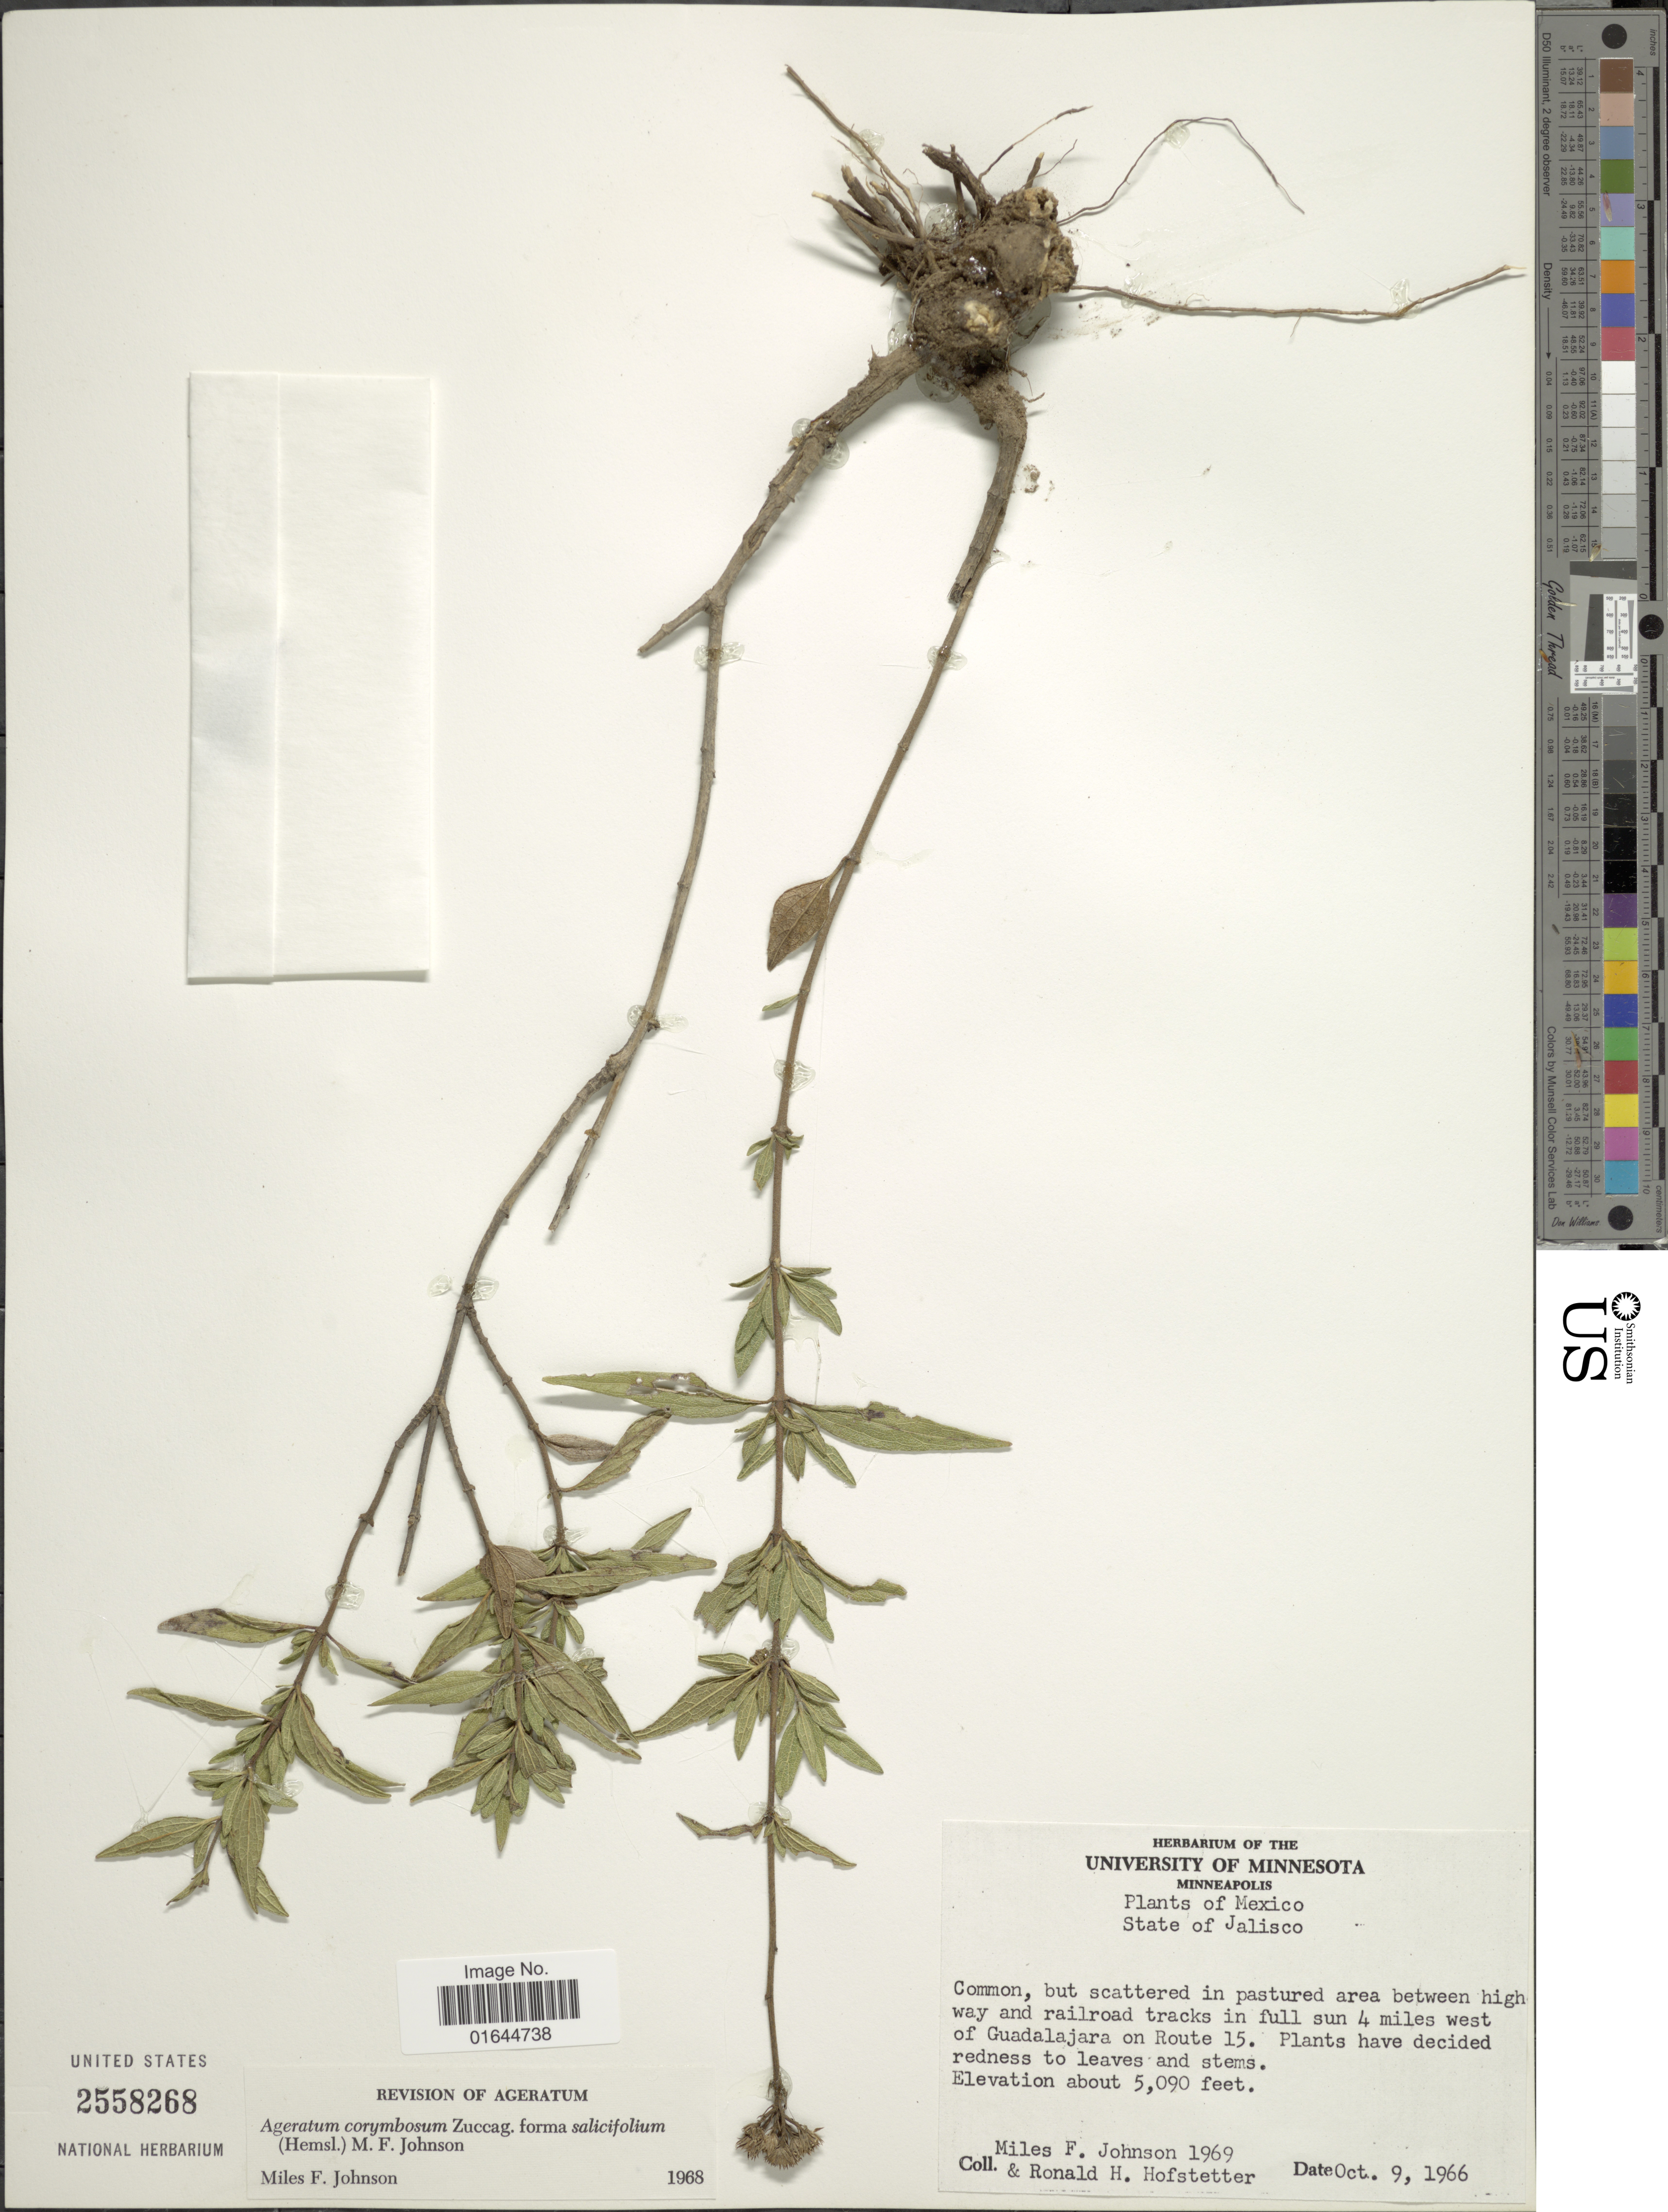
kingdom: Plantae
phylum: Tracheophyta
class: Magnoliopsida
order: Asterales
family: Asteraceae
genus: Ageratum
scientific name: Ageratum corymbosum f. salicifolium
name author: (Hemsl.) M.F. Johnson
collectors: M. F. Johnson & R. Hofstetter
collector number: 1969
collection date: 1966-10-09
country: Mexico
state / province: Jalisco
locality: Mexico, State of Jalisco, in pastured area between high way and railroad tracks un full sun 4 miles west of Guadalajara on Route 15.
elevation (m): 1551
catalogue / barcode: US 2558268